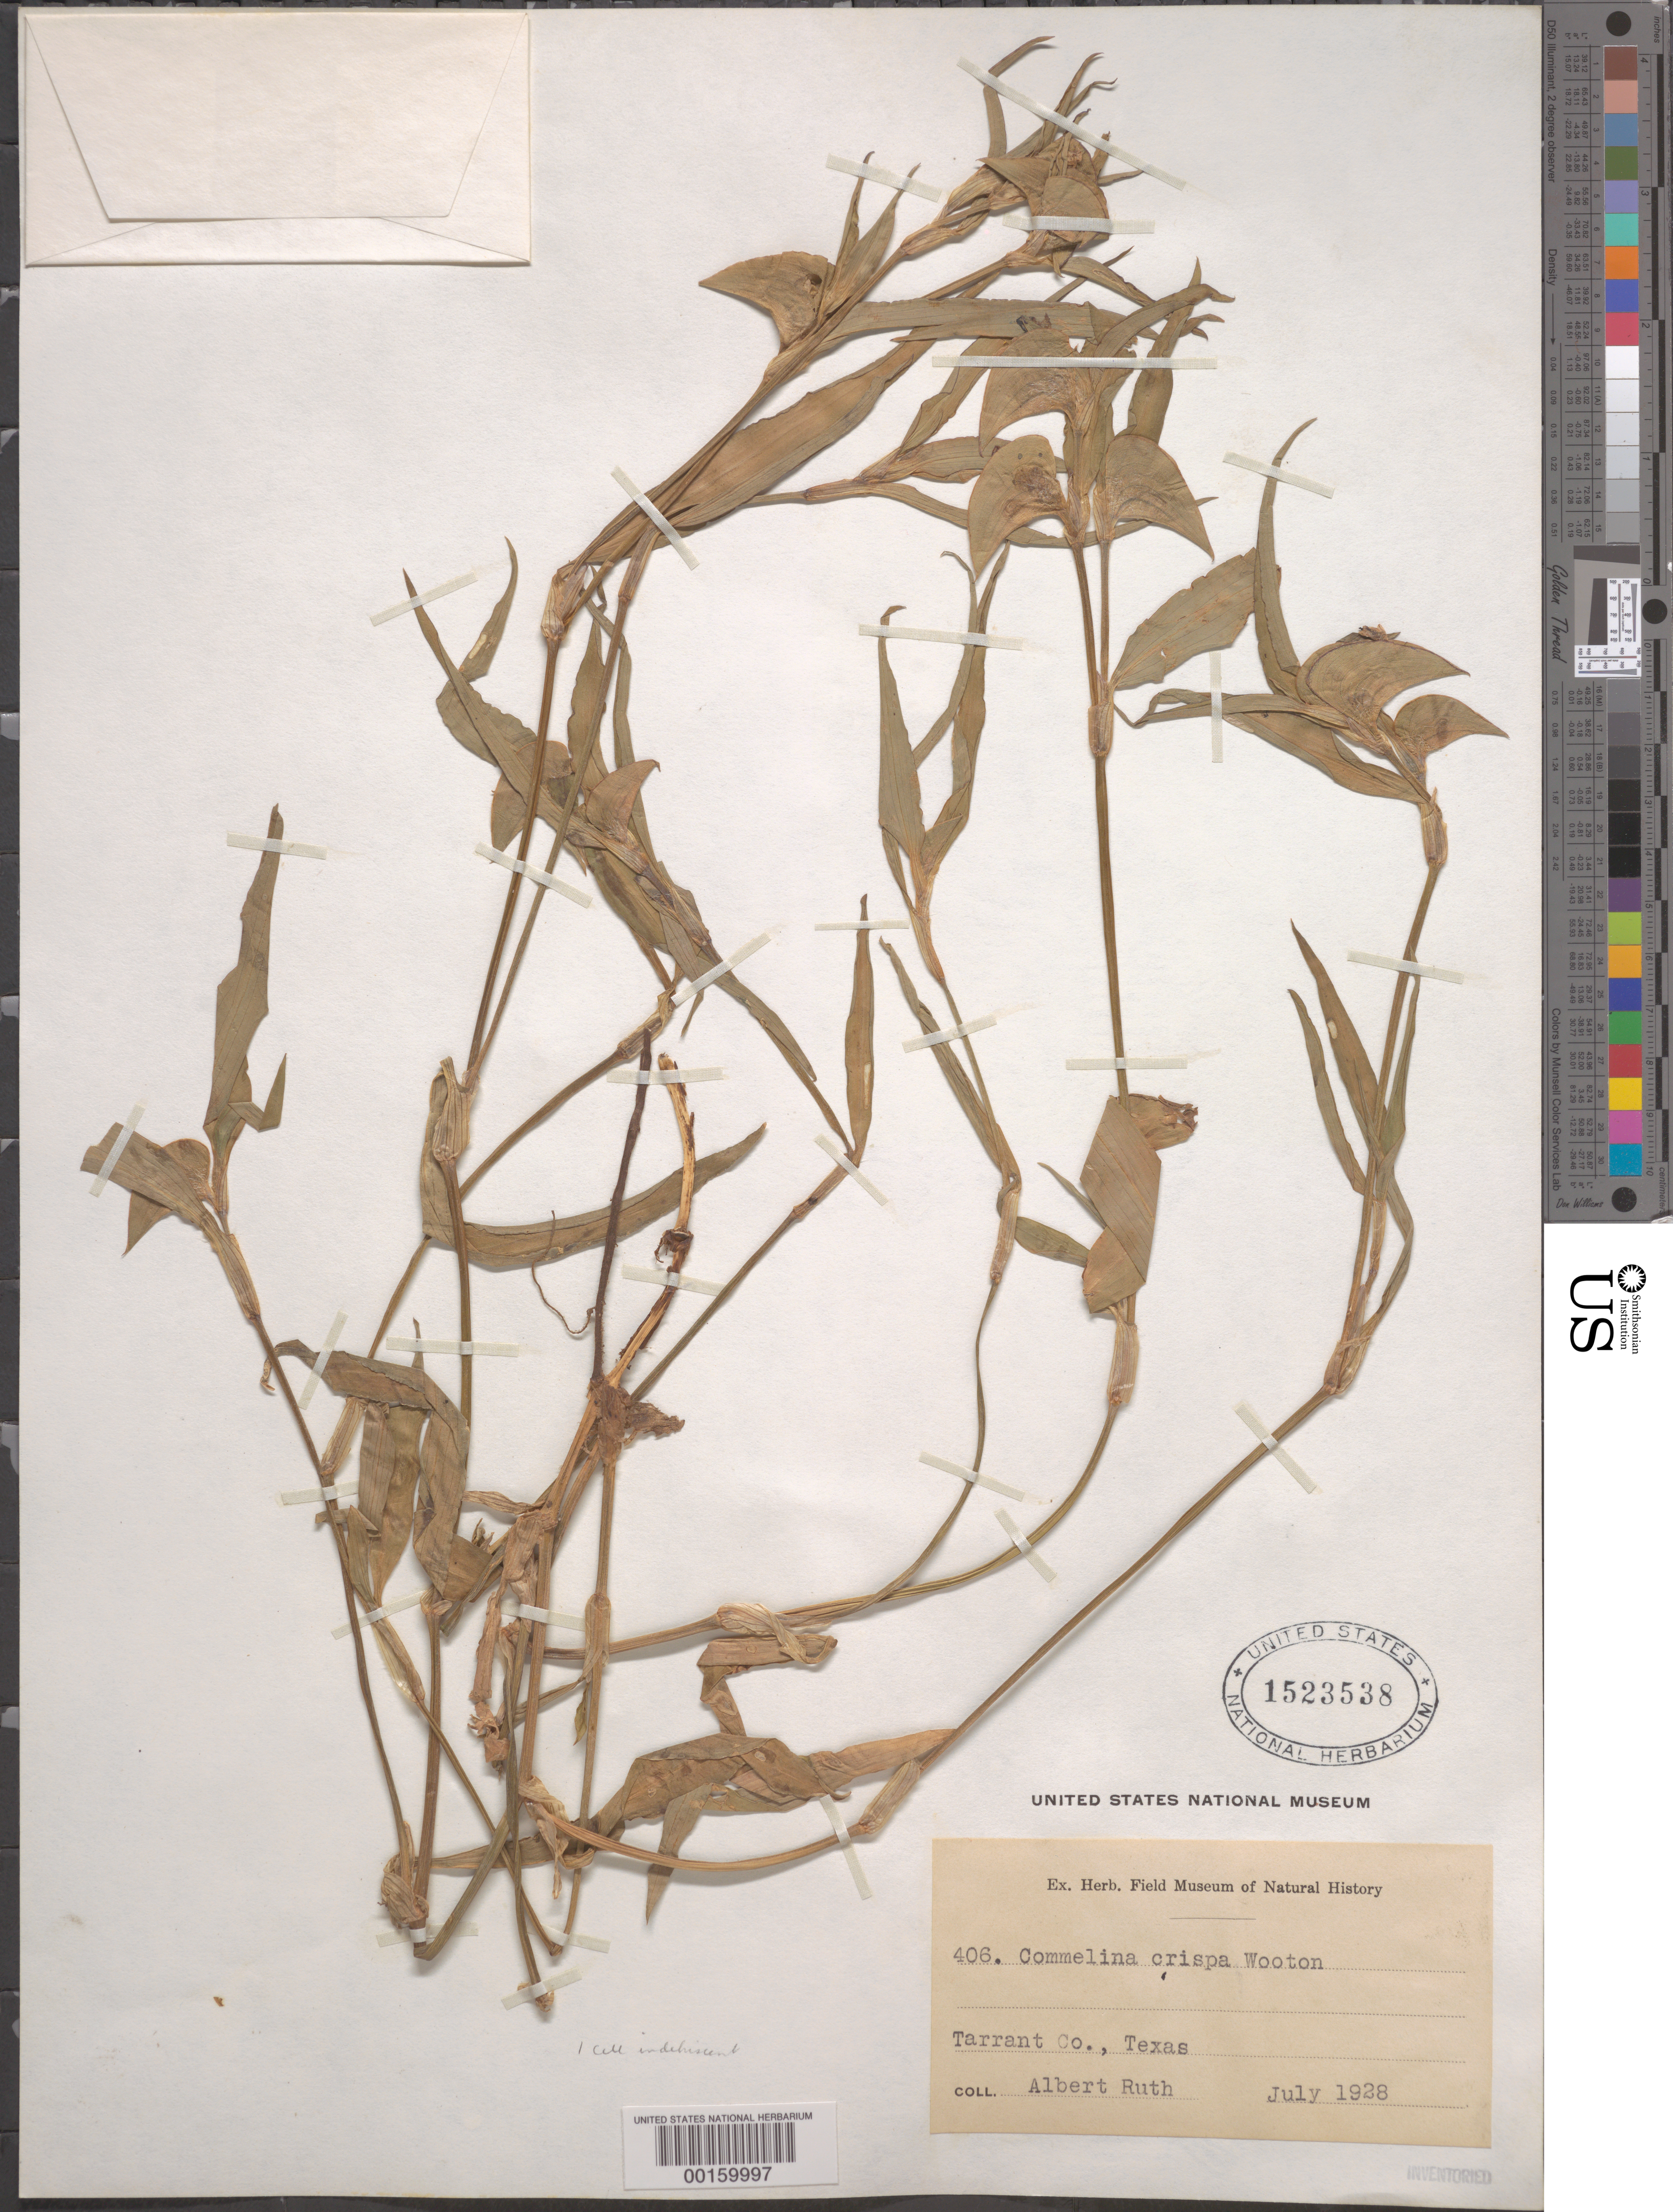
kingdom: Plantae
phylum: Tracheophyta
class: Liliopsida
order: Commelinales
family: Commelinaceae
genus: Commelina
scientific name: Commelina erecta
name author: L.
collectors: A. Ruth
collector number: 406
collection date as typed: Jul 1928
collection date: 1928-07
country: United States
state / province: Texas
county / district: Tarrant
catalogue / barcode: US 1523538